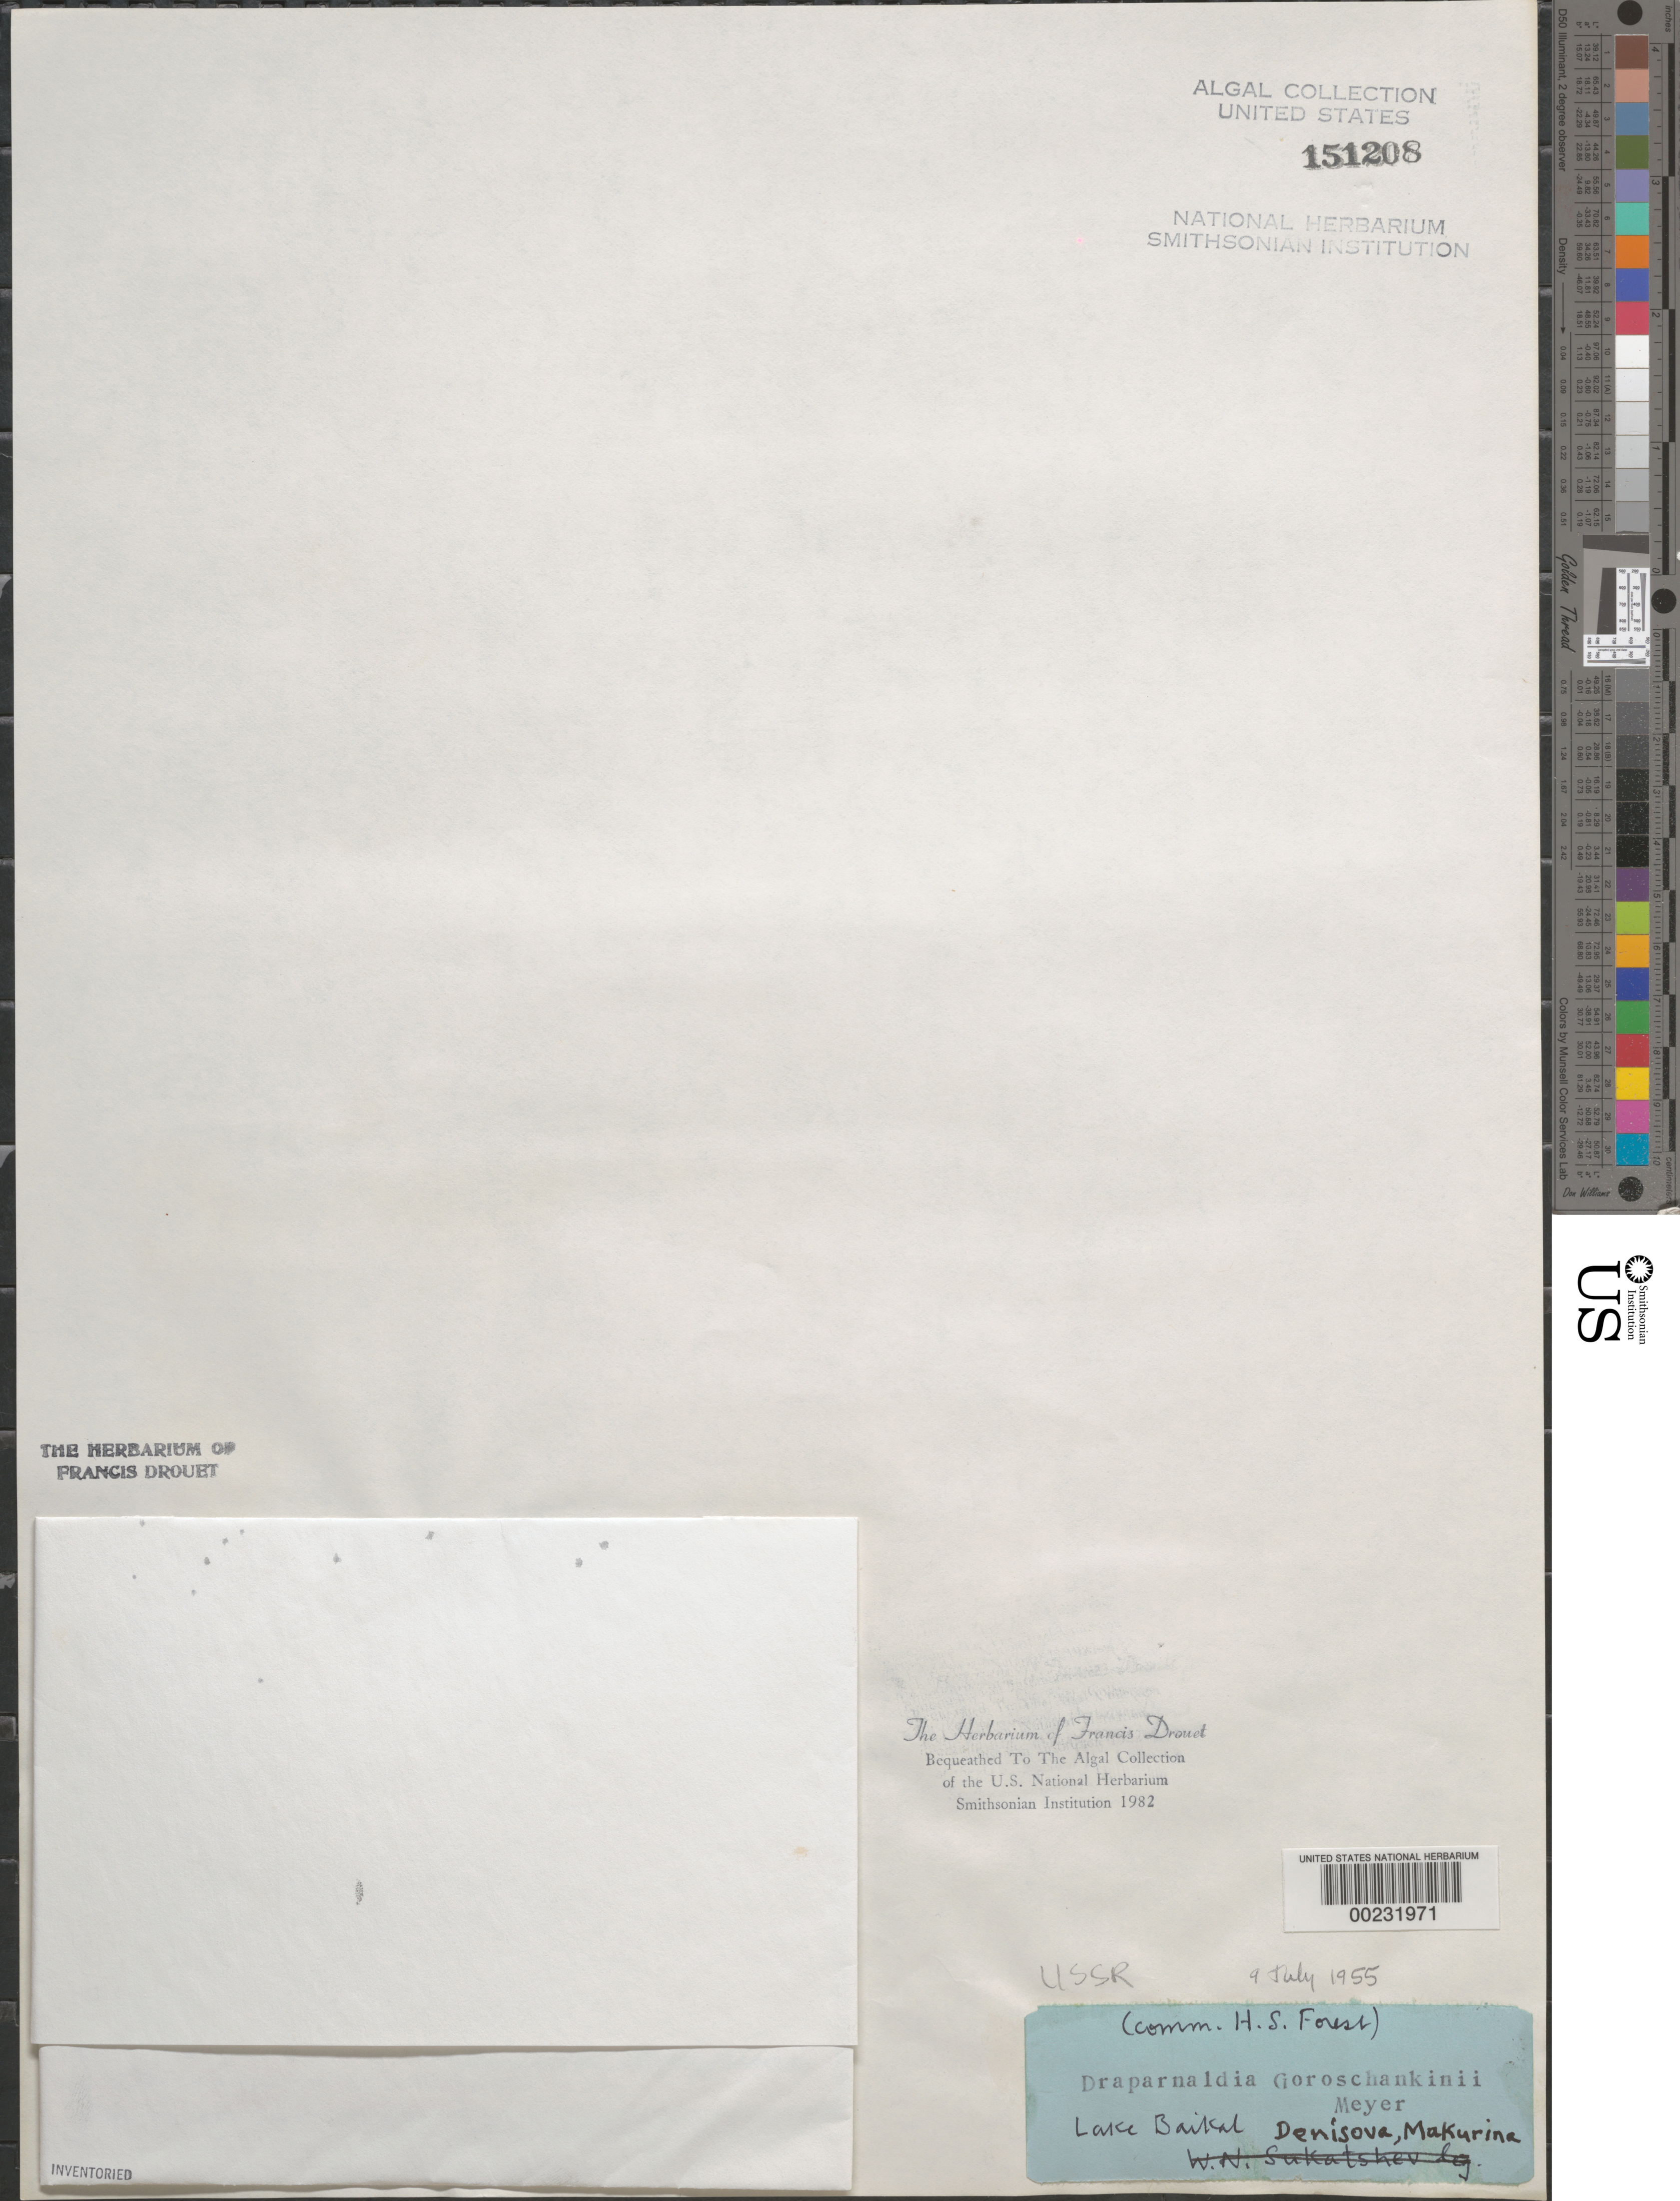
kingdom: Plantae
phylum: Chlorophyta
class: Chlorophyceae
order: Chaetophorales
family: Chaetophoraceae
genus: Draparnaldioides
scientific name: Draparnaldioides goroschankinii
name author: (K.I. Mey.) Vishnyakov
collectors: M. Denisova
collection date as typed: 09 Jul 1955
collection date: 1955-07-09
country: Russian Federation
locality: Lake baikal, siberia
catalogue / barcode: US 151208